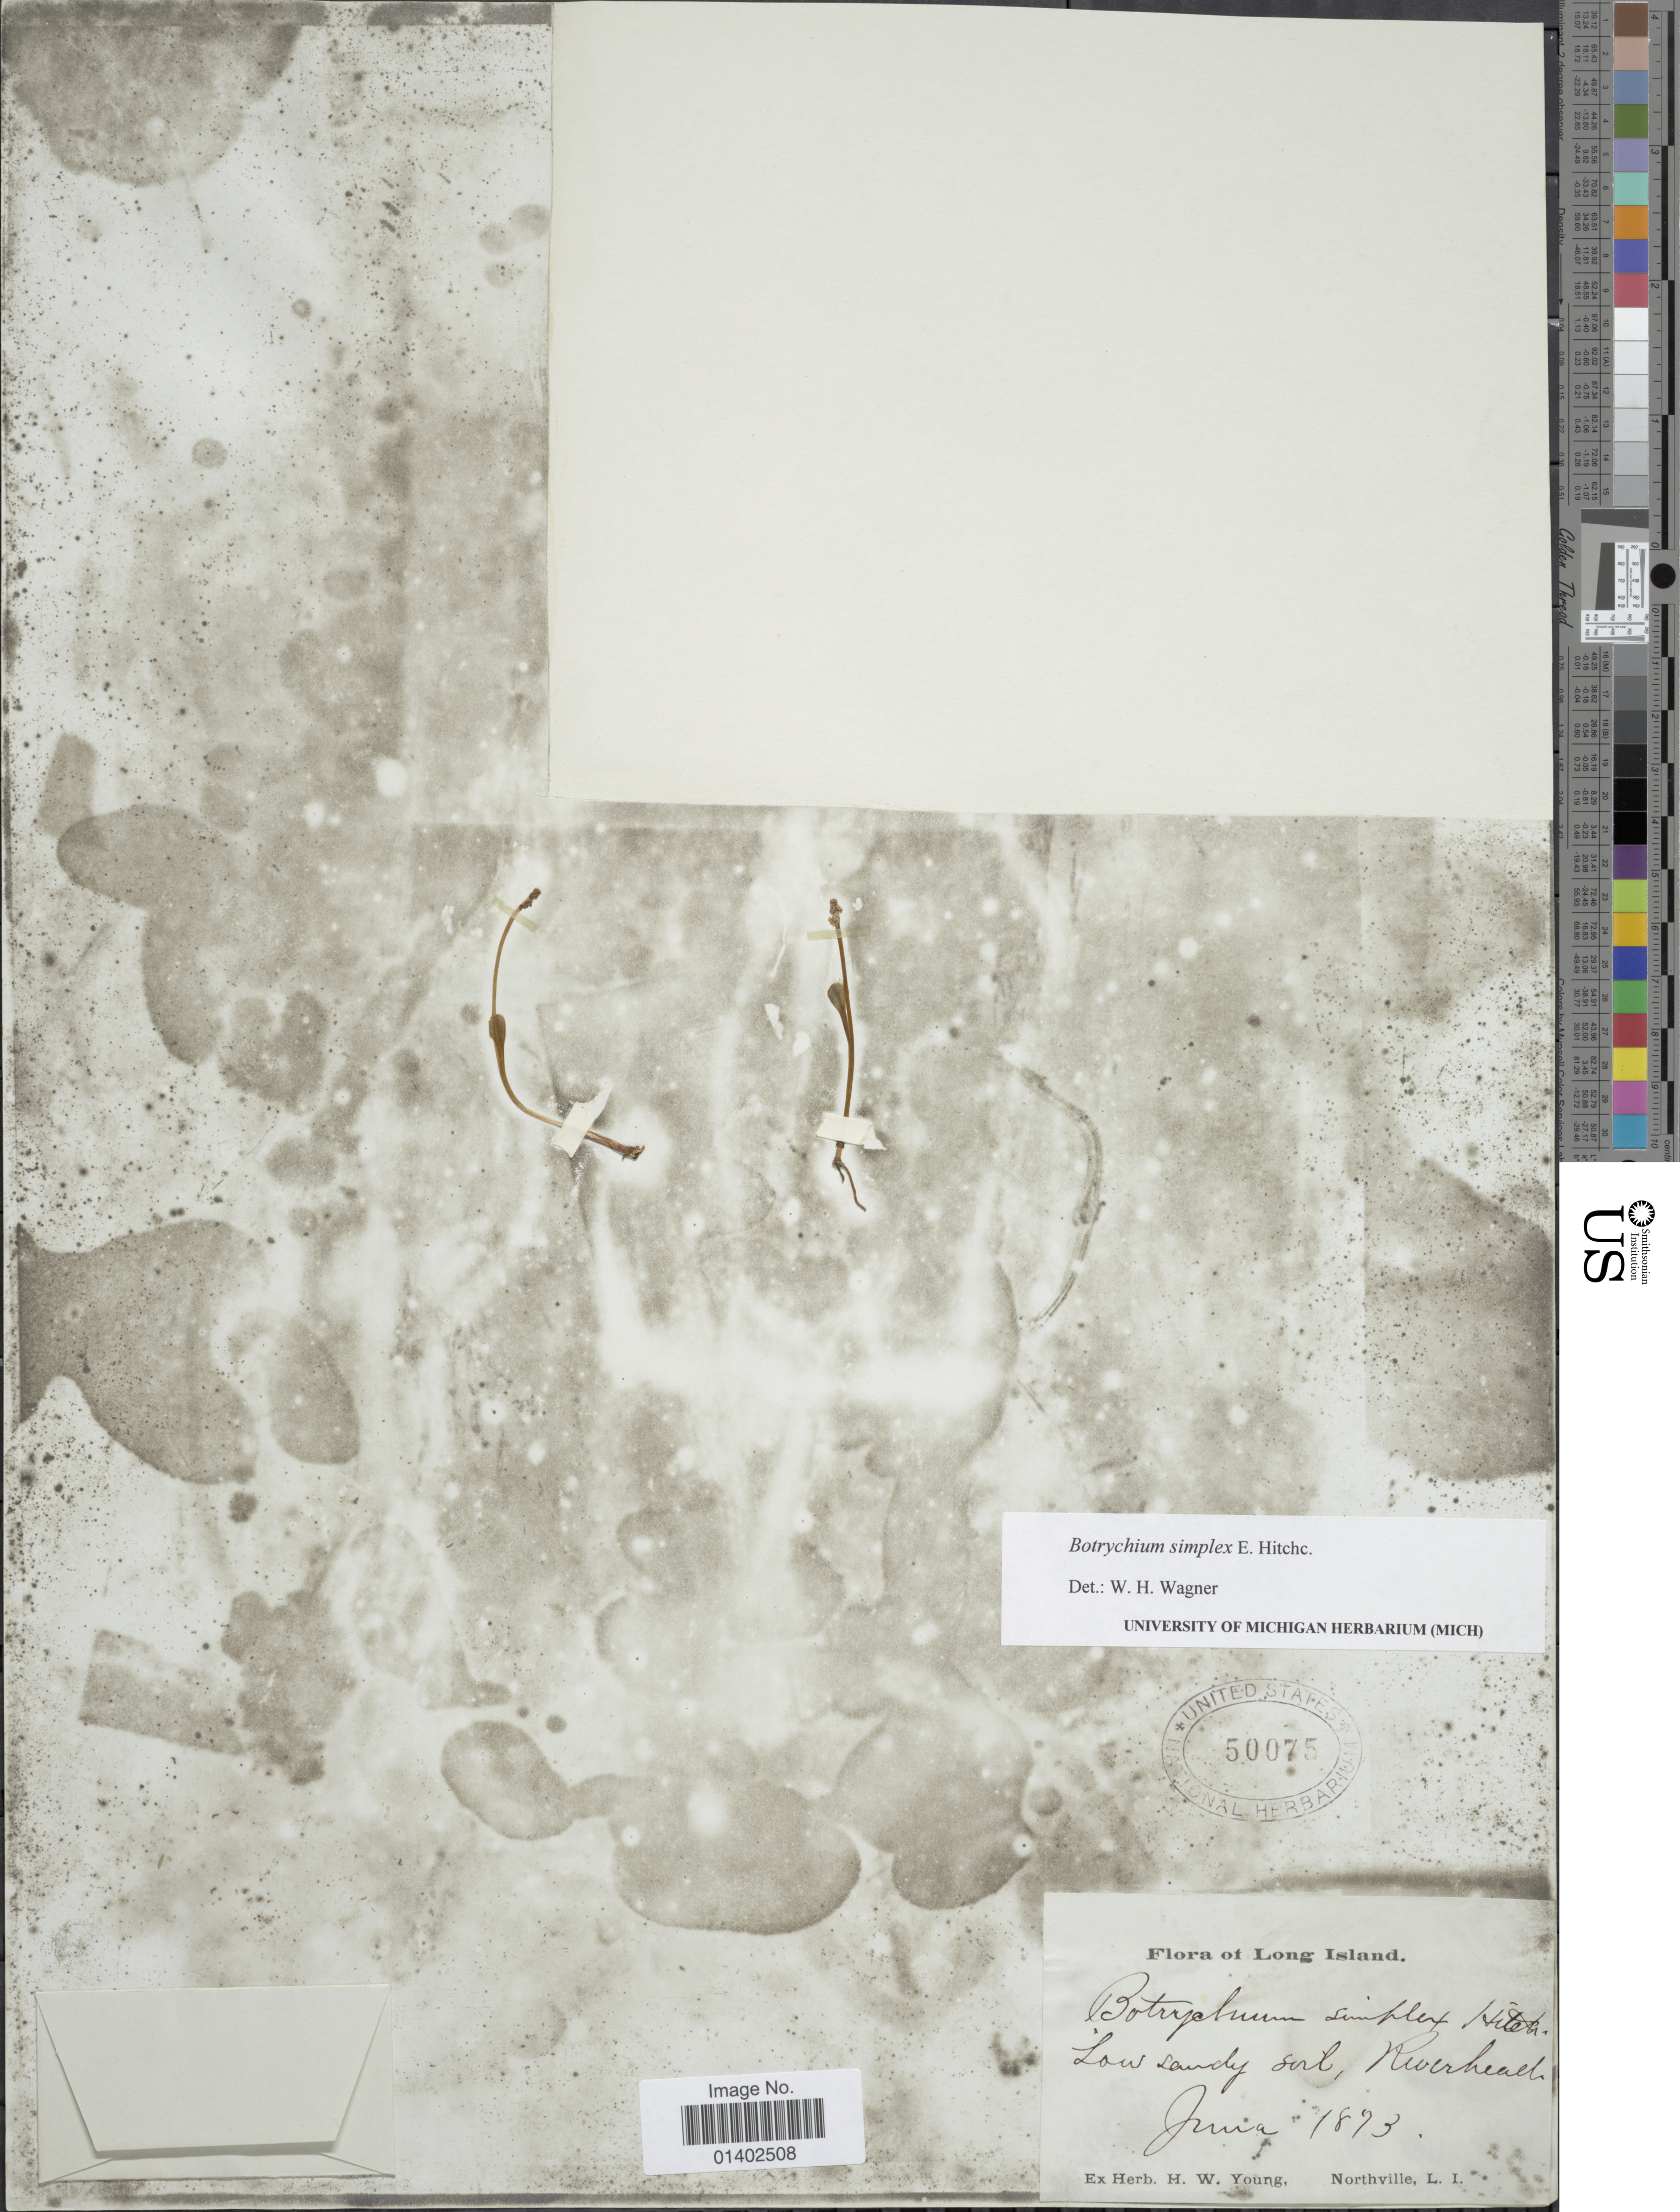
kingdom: Plantae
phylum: Tracheophyta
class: Polypodiopsida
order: Ophioglossales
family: Ophioglossaceae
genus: Botrychium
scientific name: Botrychium simplex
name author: E. Hitchc.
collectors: ex herb. H.W. Young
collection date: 1893-06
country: United States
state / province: New York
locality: Long Island, Low sandy soil, Riverhead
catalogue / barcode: US 50075